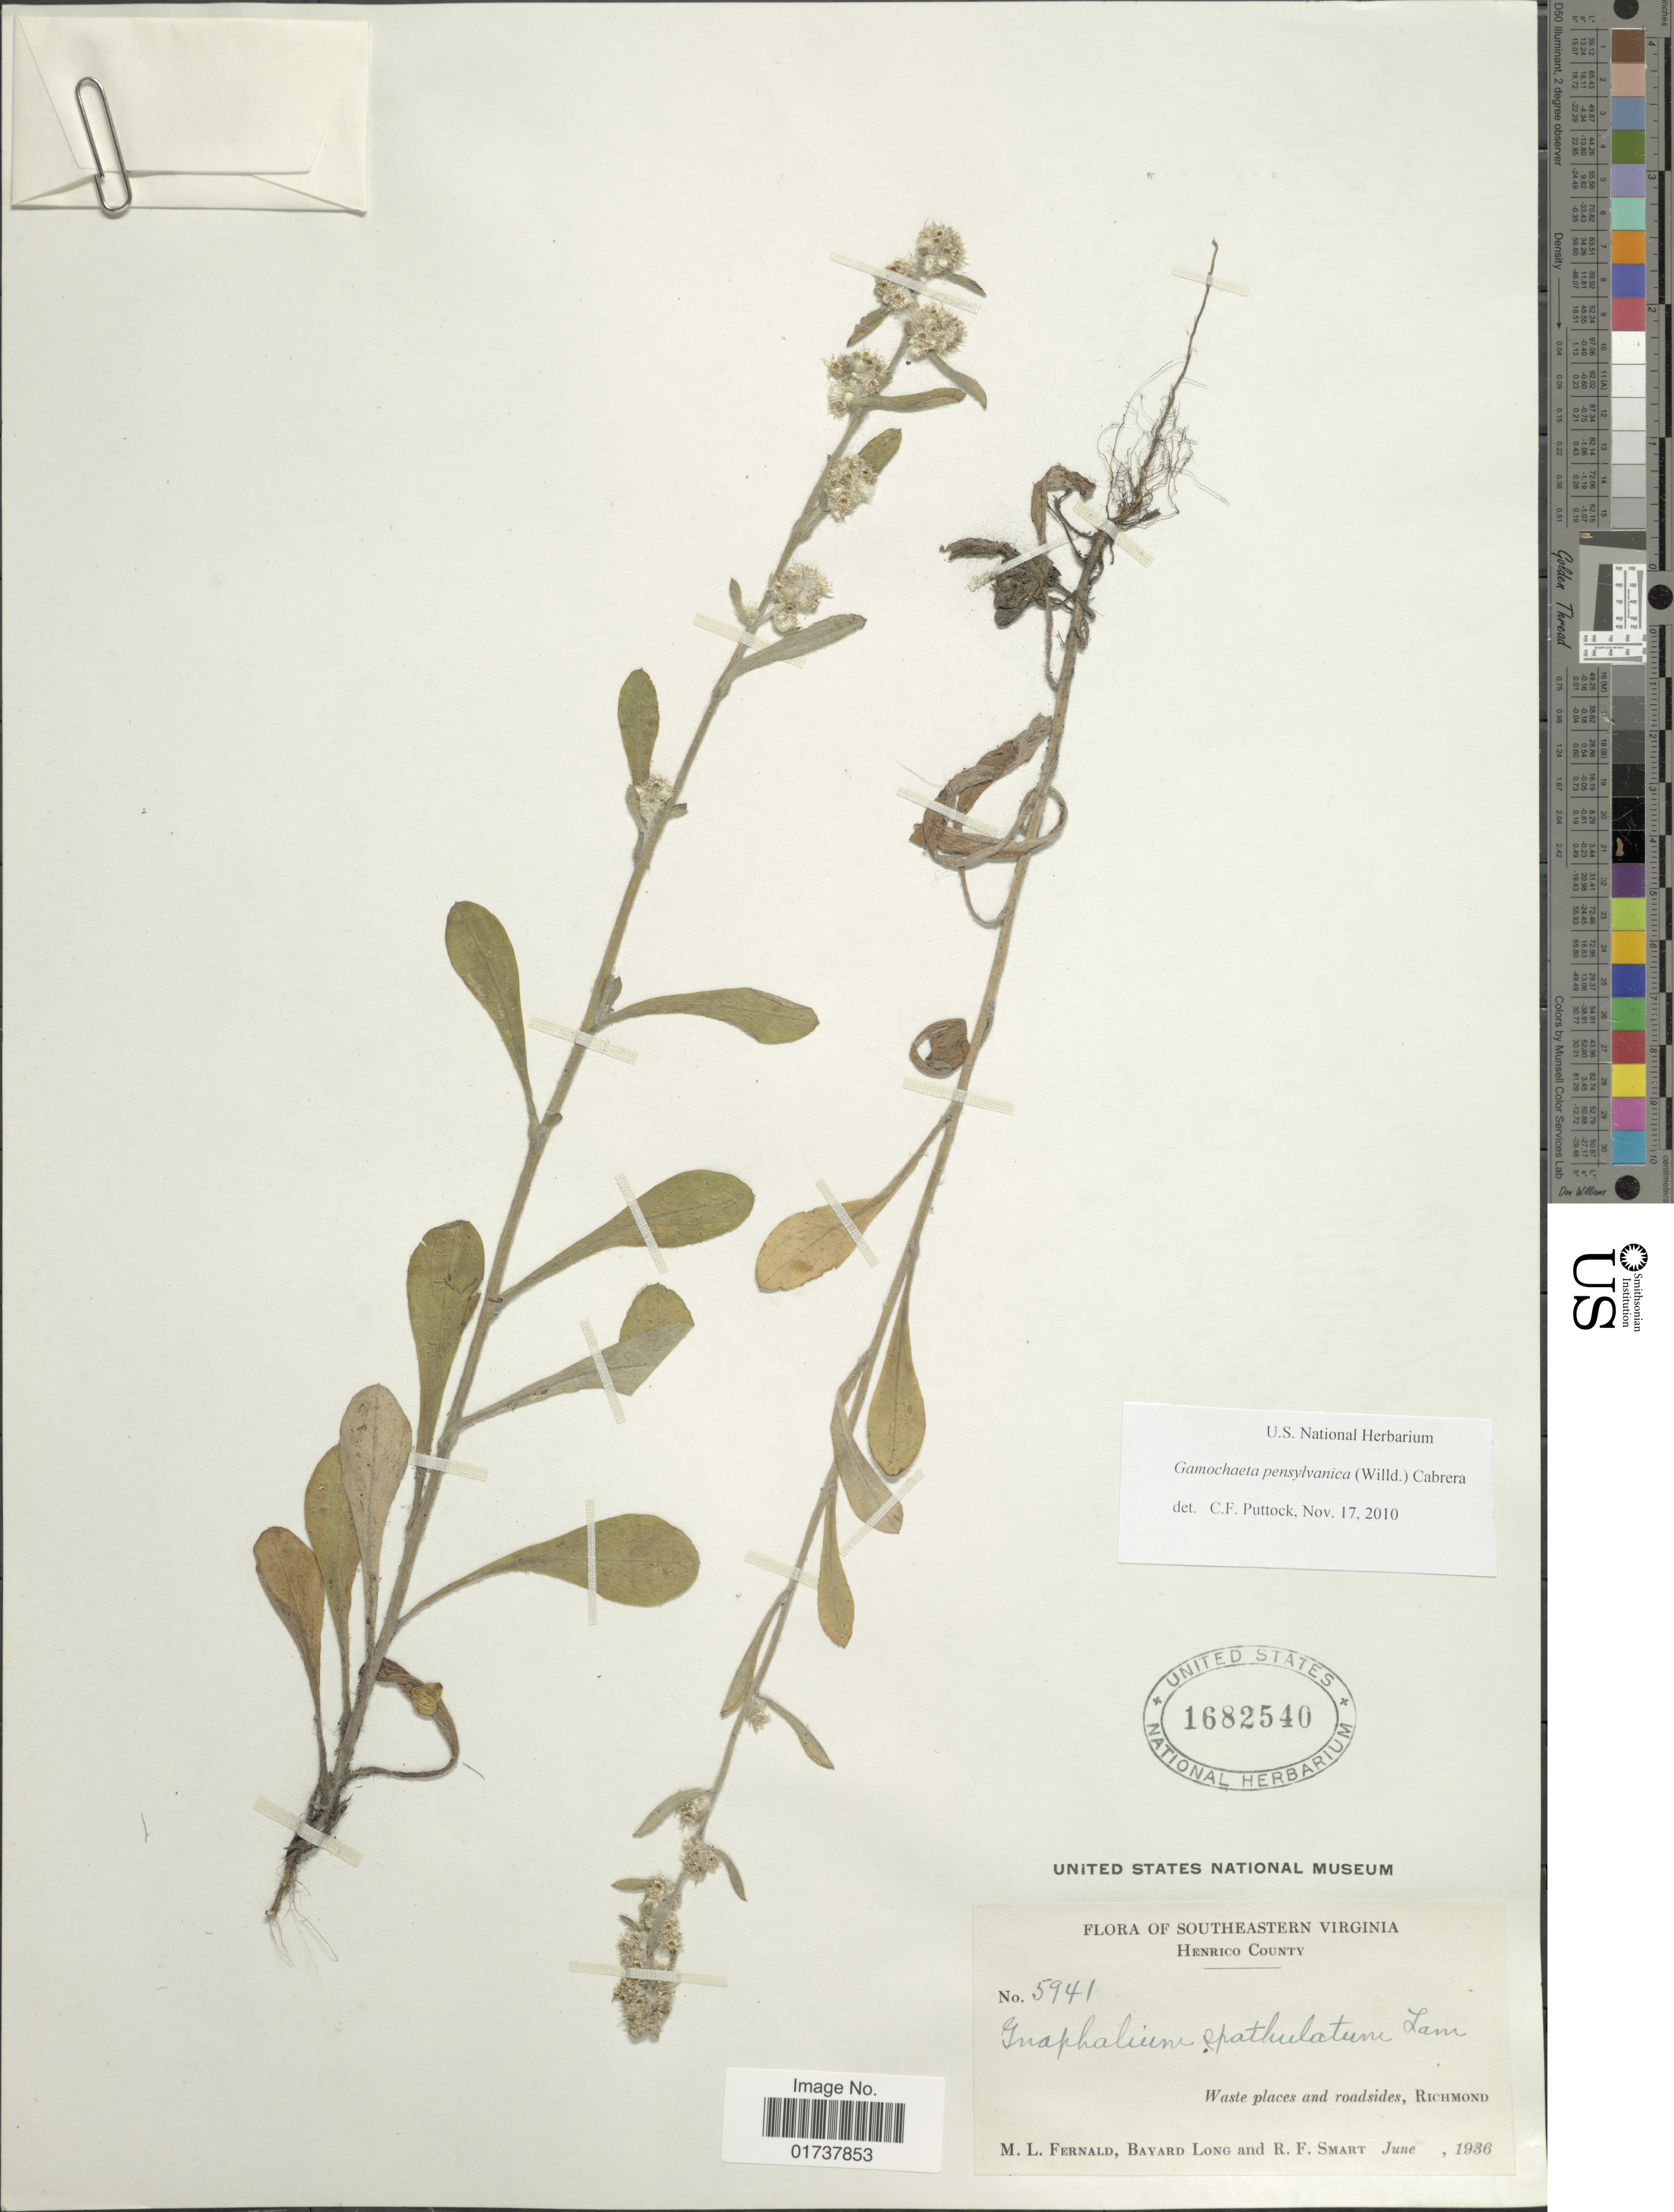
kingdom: Plantae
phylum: Tracheophyta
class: Magnoliopsida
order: Asterales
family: Asteraceae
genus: Gamochaeta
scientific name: Gamochaeta pensylvanica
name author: (Willd.) Cabrera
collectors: M. L. Fernald, B. Long & R. Smart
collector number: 5941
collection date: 1936-06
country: United States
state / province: Virginia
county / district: City of Richmond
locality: waste places and roadsides, Richmond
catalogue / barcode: US 1682540